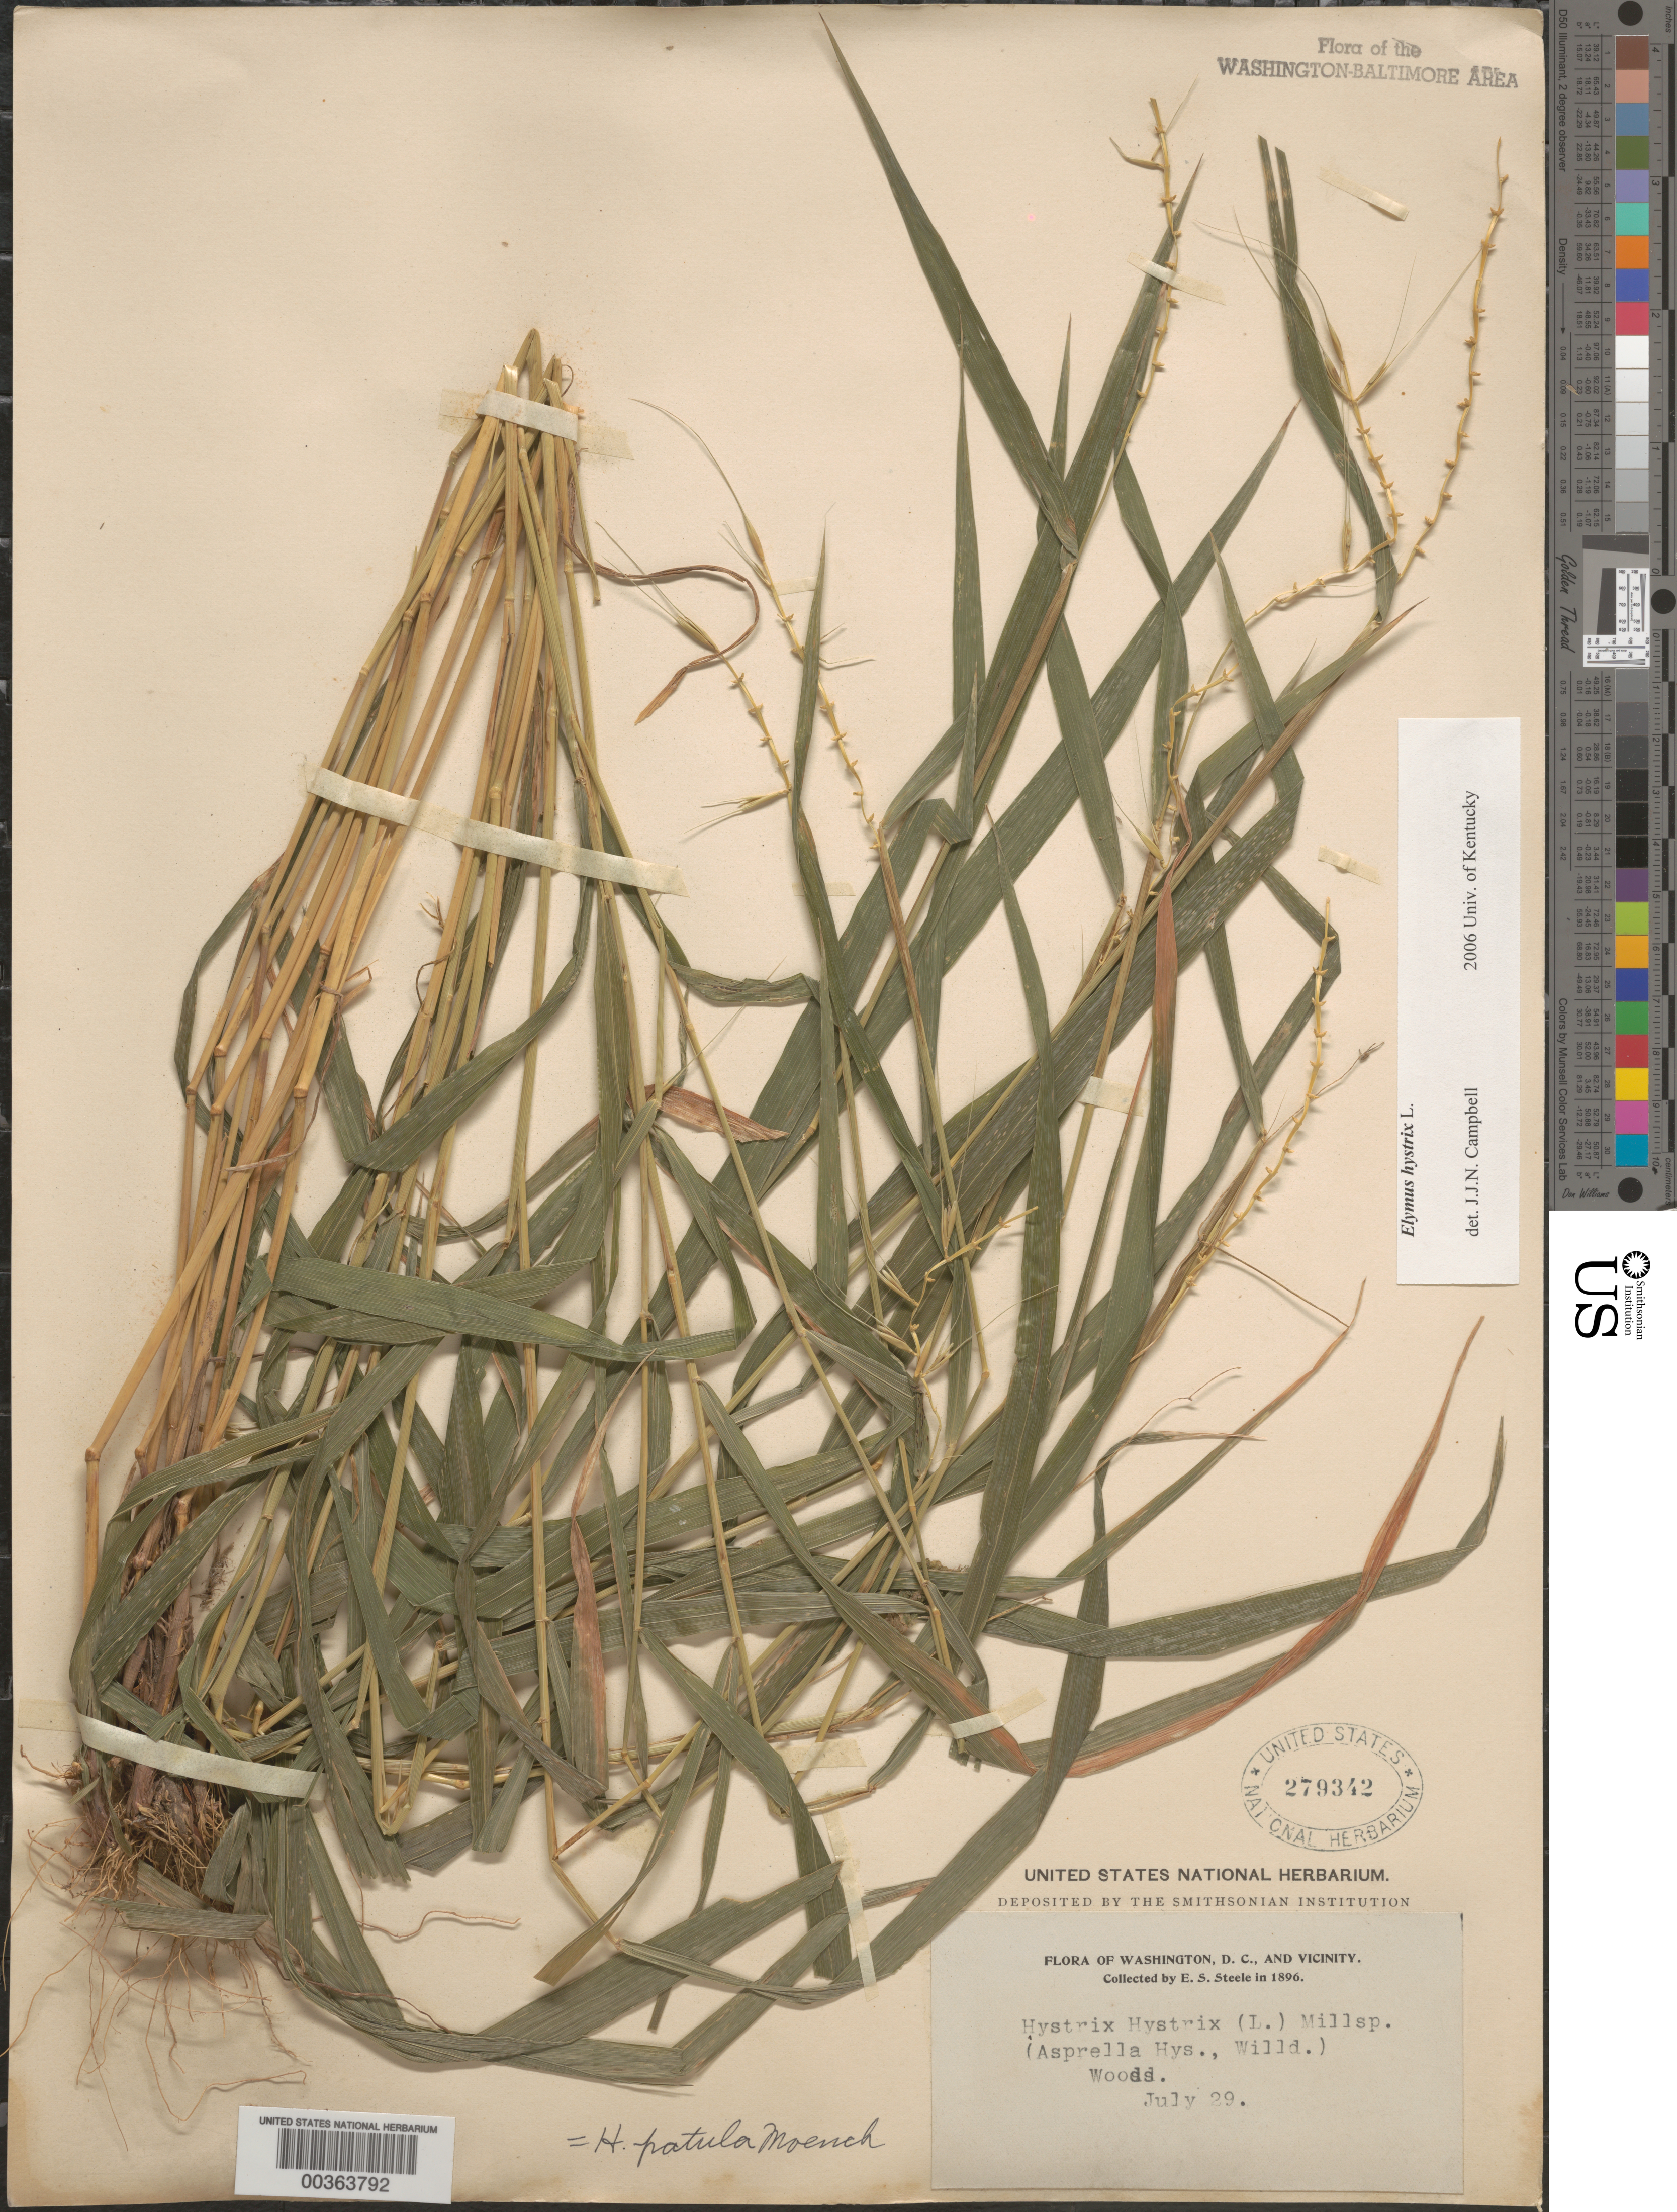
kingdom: Plantae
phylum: Tracheophyta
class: Liliopsida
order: Poales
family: Poaceae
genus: Elymus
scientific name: Elymus hystrix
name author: L.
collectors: E. Steele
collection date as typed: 29 Jul 1896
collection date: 1896-07-29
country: United States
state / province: District of Columbia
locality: Washington DC area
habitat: Woods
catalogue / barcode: US 279342